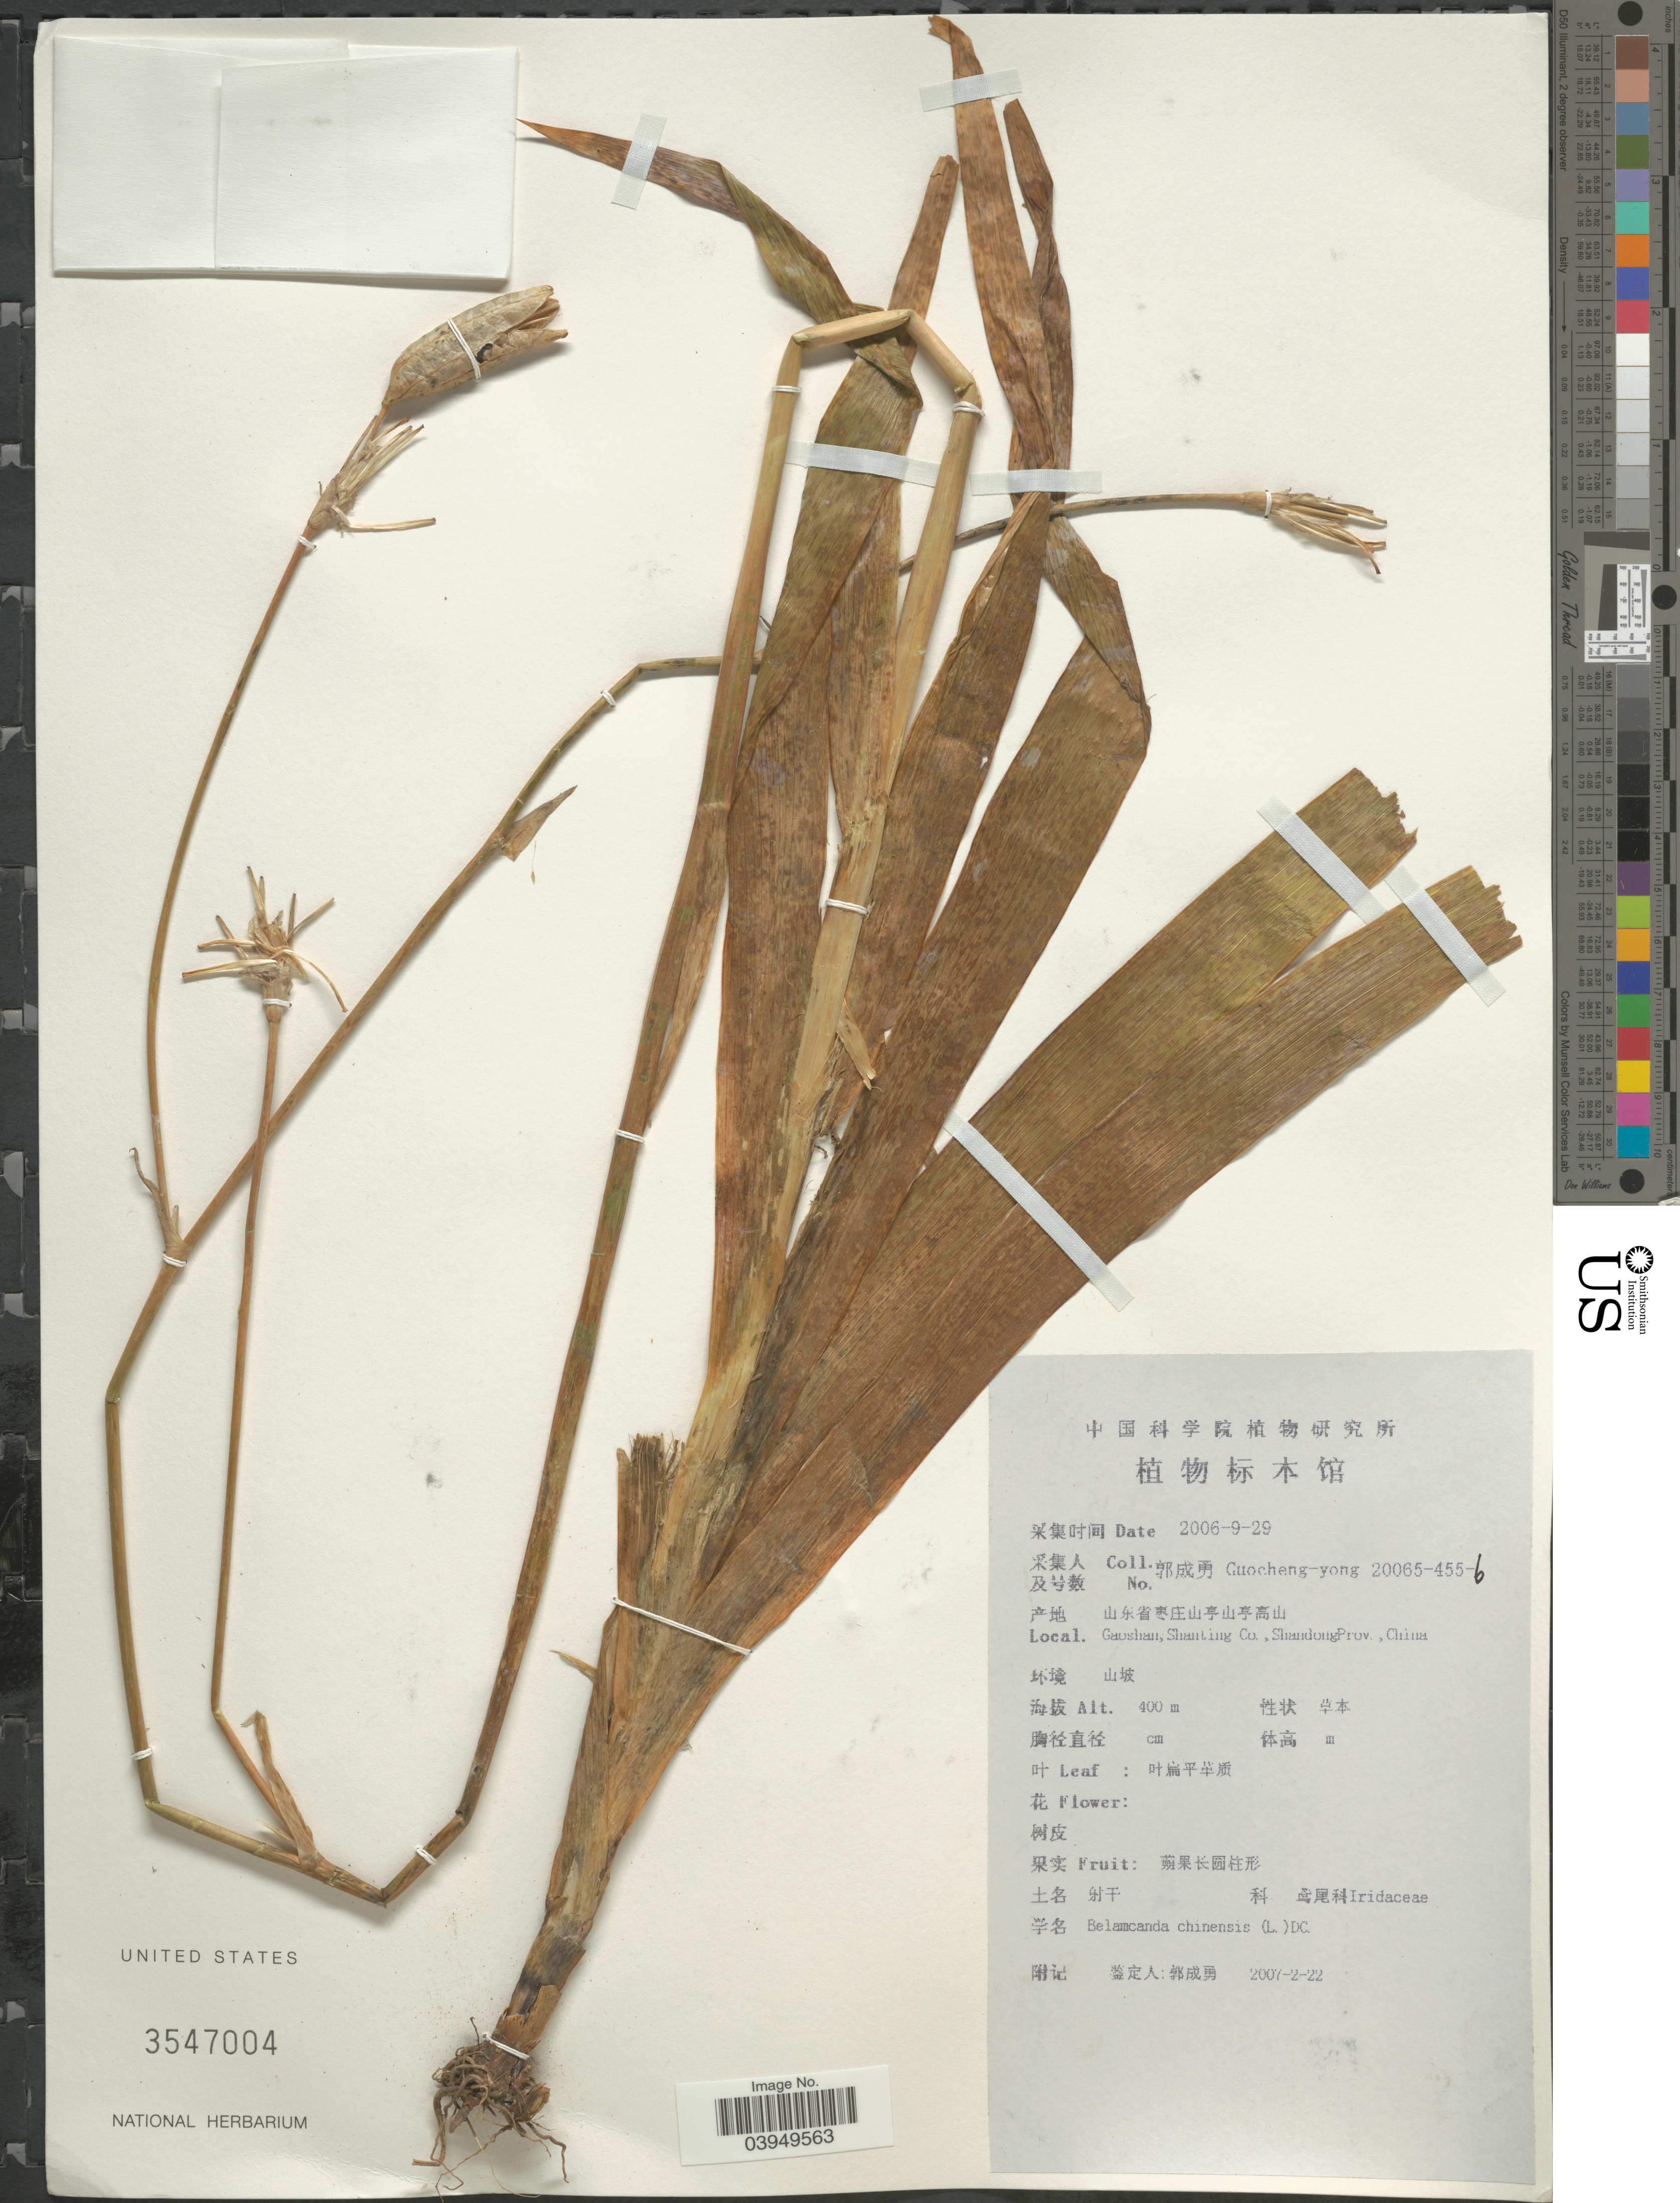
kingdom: Plantae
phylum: Tracheophyta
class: Liliopsida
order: Asparagales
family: Iridaceae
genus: Iris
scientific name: Iris chinensis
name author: Curtis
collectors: Guo cheng-yong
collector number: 20065-455-6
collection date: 2006-09-29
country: China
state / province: Shandong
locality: Gaoshan, Shanting Co.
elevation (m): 400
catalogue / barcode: US 3547004